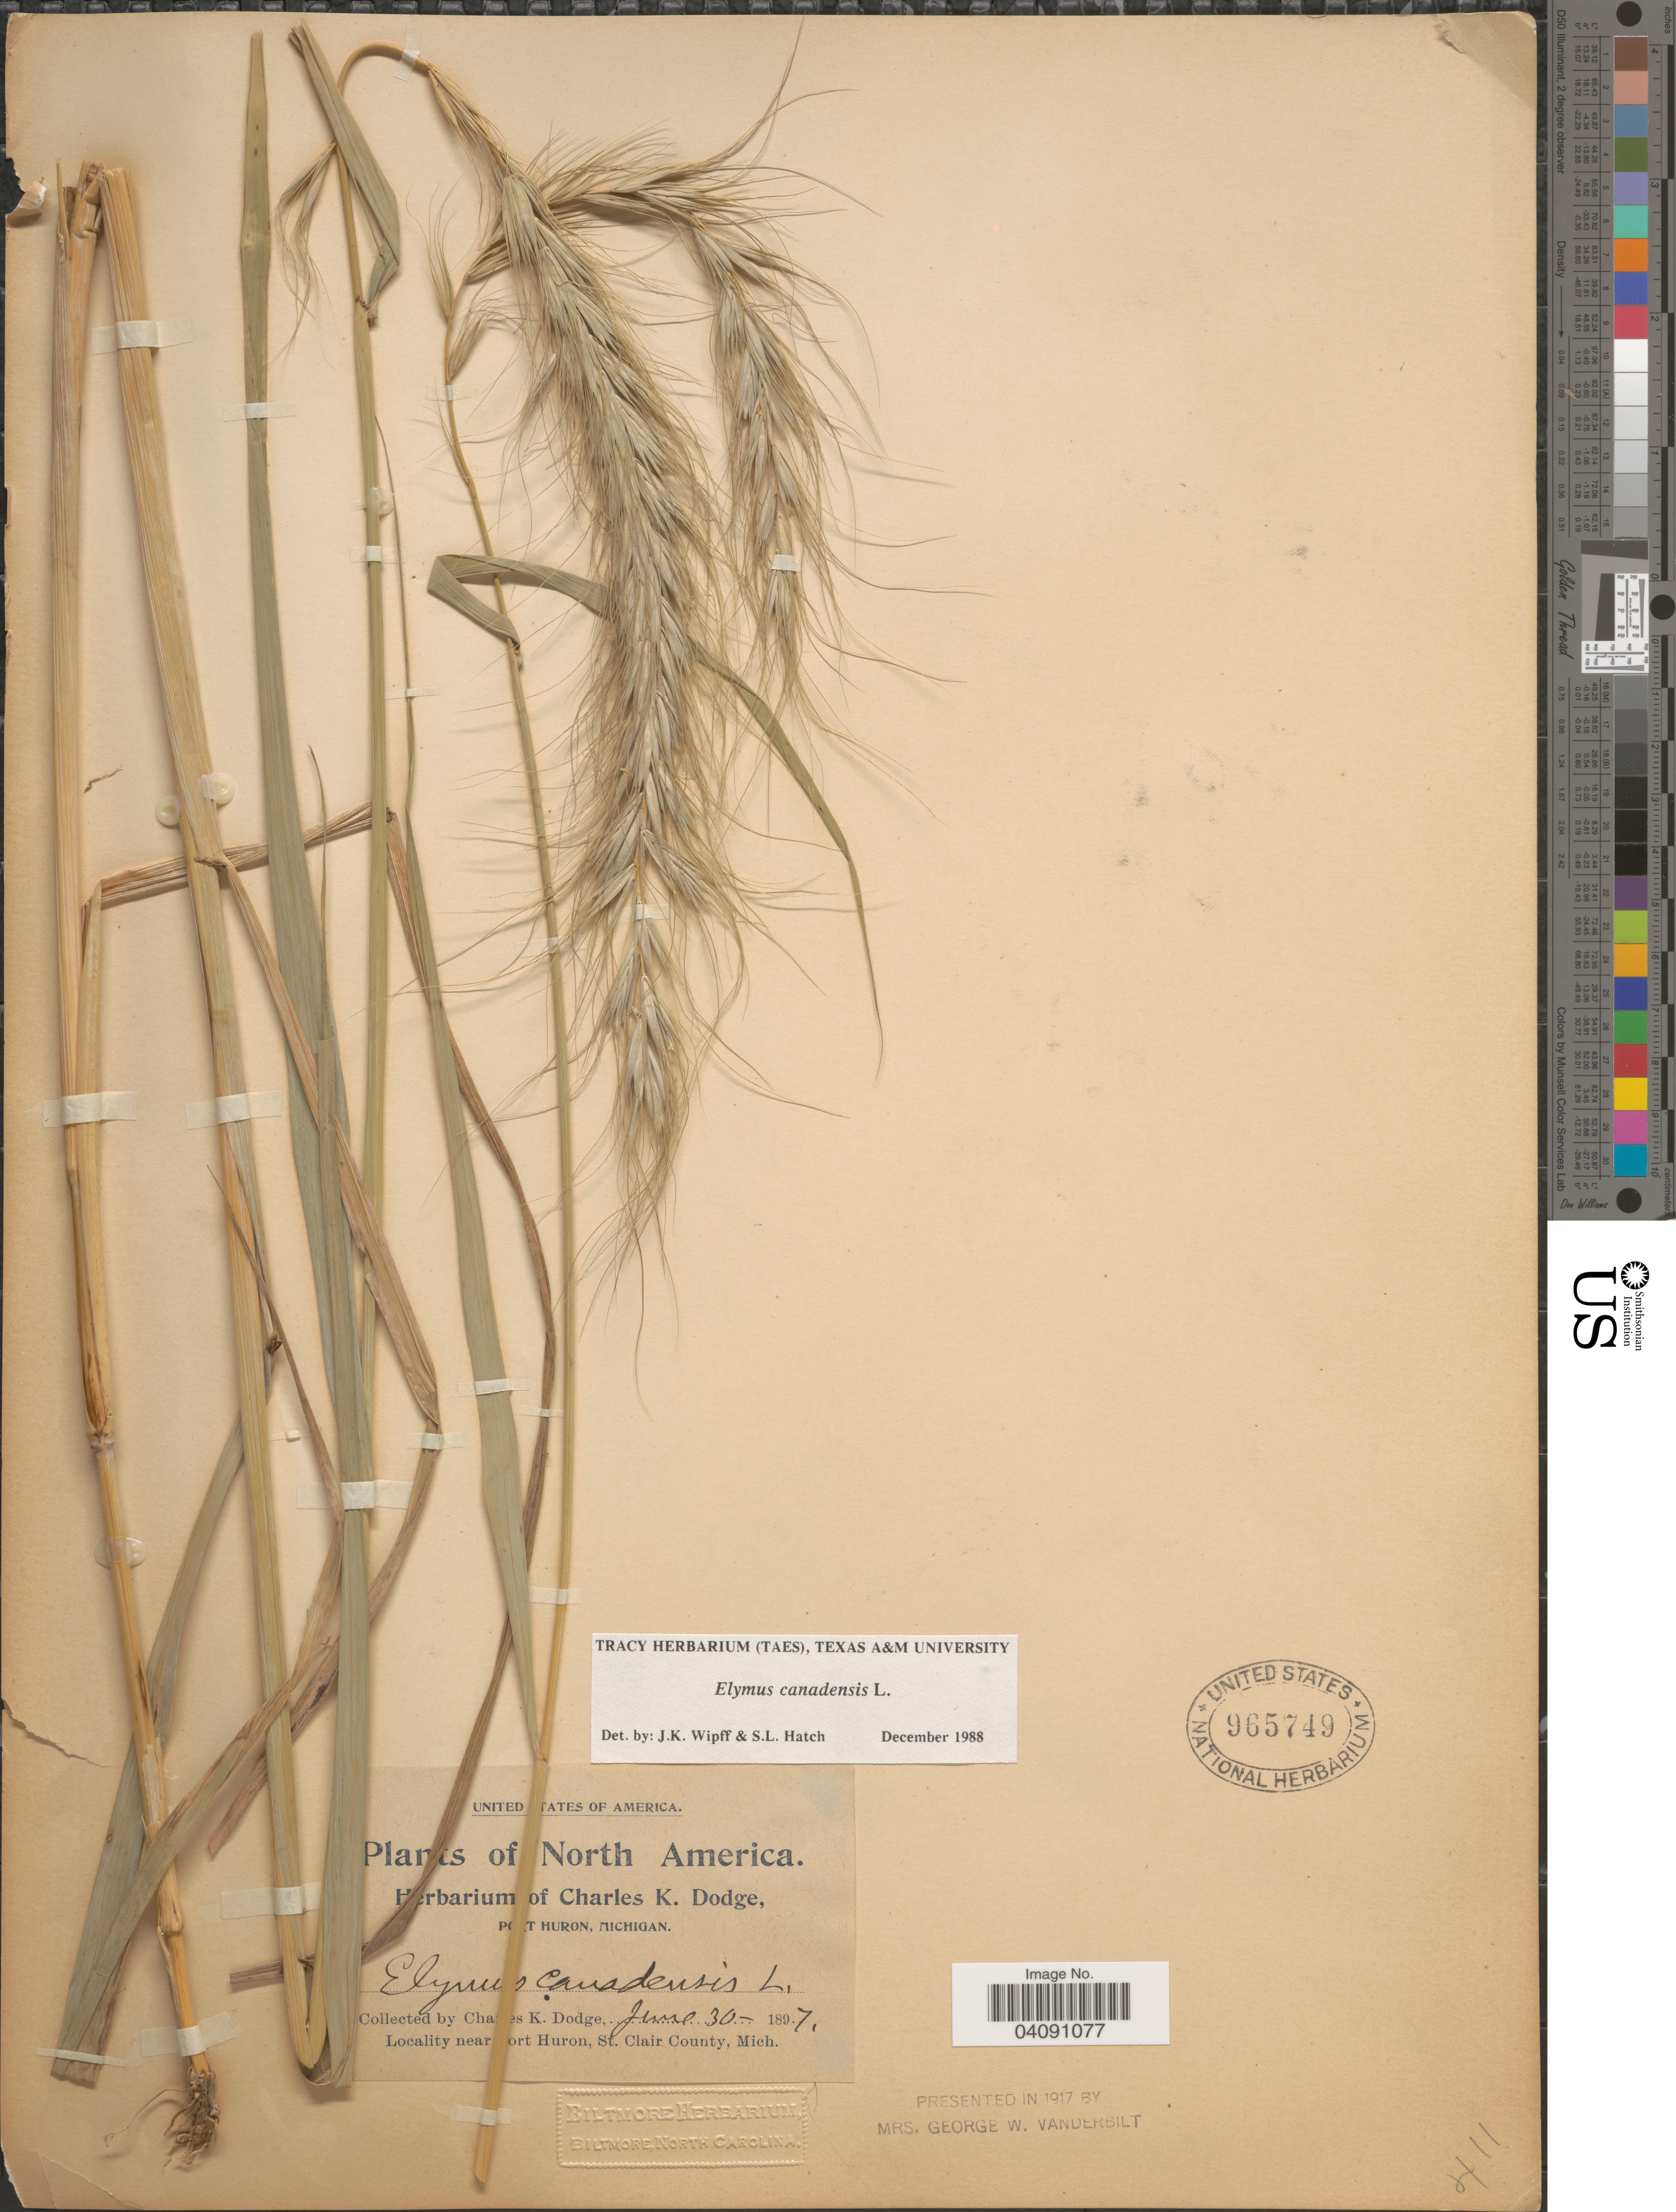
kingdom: Plantae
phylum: Tracheophyta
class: Liliopsida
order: Poales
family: Poaceae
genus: Elymus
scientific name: Elymus canadensis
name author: L.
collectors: C. K. Dodge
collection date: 1897-06-30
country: United States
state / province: Michigan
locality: Near Port Huron, St. Clair County.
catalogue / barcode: US 965749